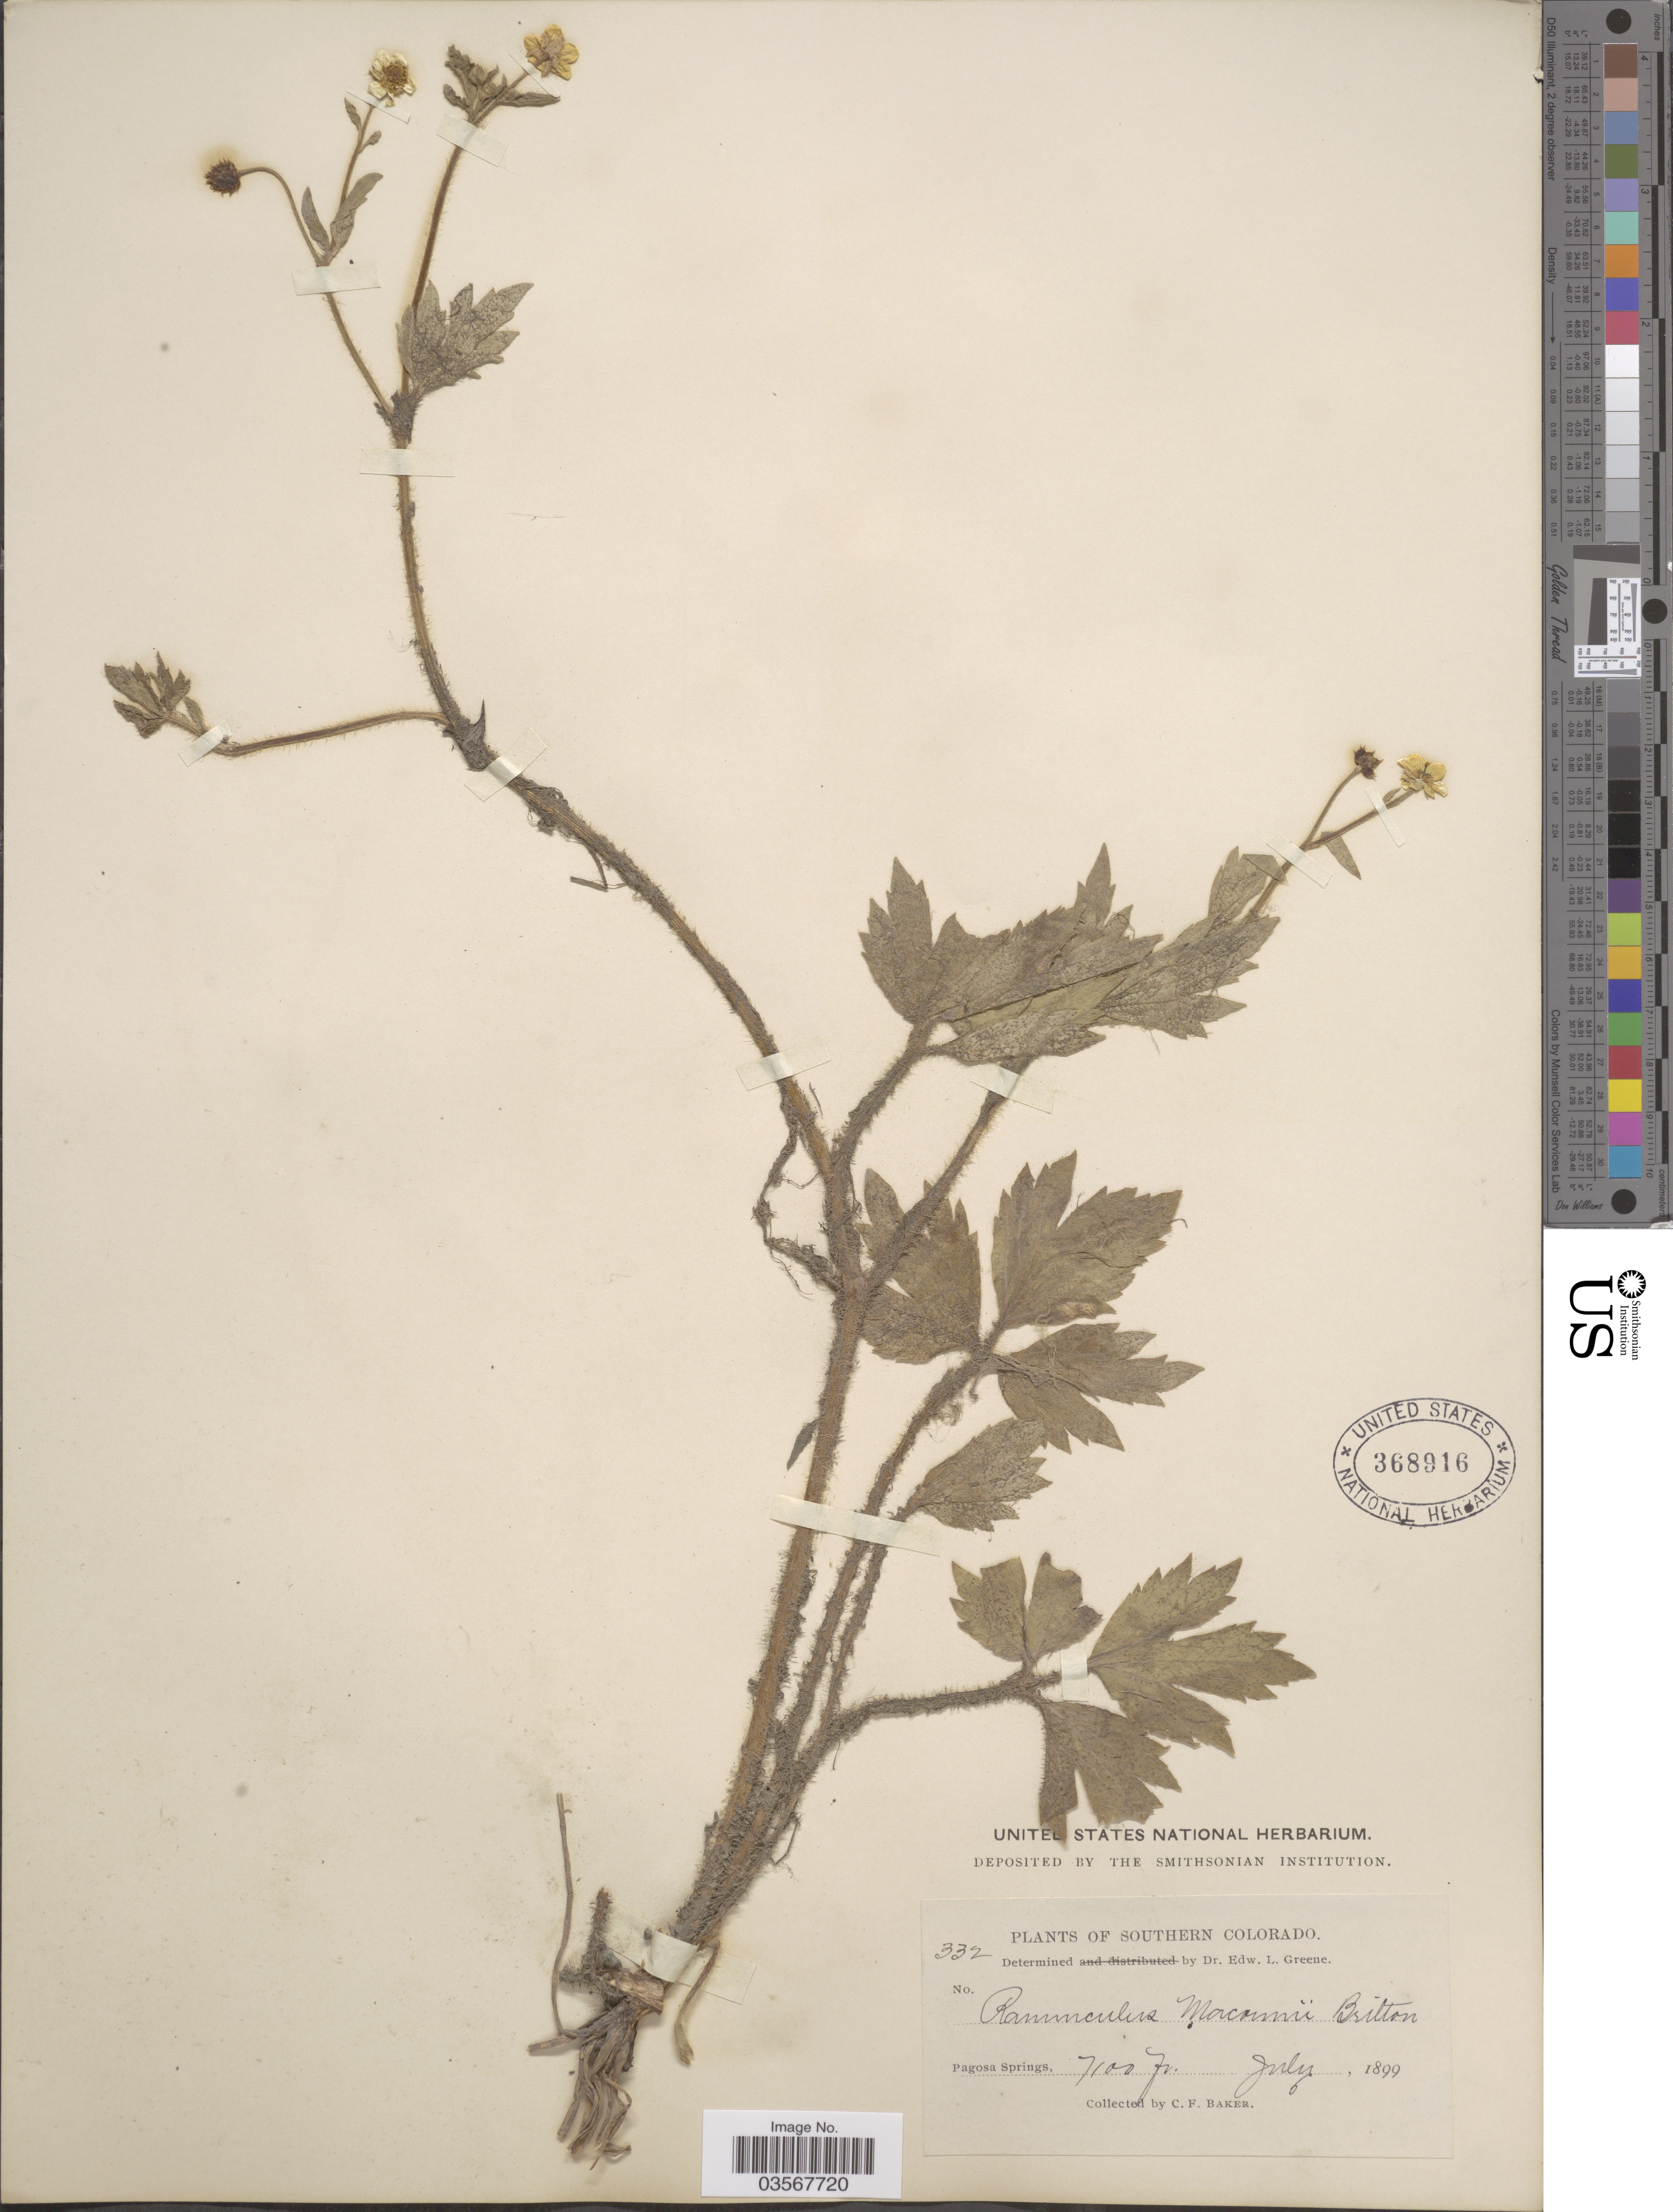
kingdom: Plantae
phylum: Tracheophyta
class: Magnoliopsida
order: Ranunculales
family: Ranunculaceae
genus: Ranunculus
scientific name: Ranunculus macounii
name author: Britton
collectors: C. F. Baker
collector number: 332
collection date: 1899-07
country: United States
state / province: Colorado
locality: Southern Colorado. Pagosa Springs.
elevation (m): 2164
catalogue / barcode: US 368916